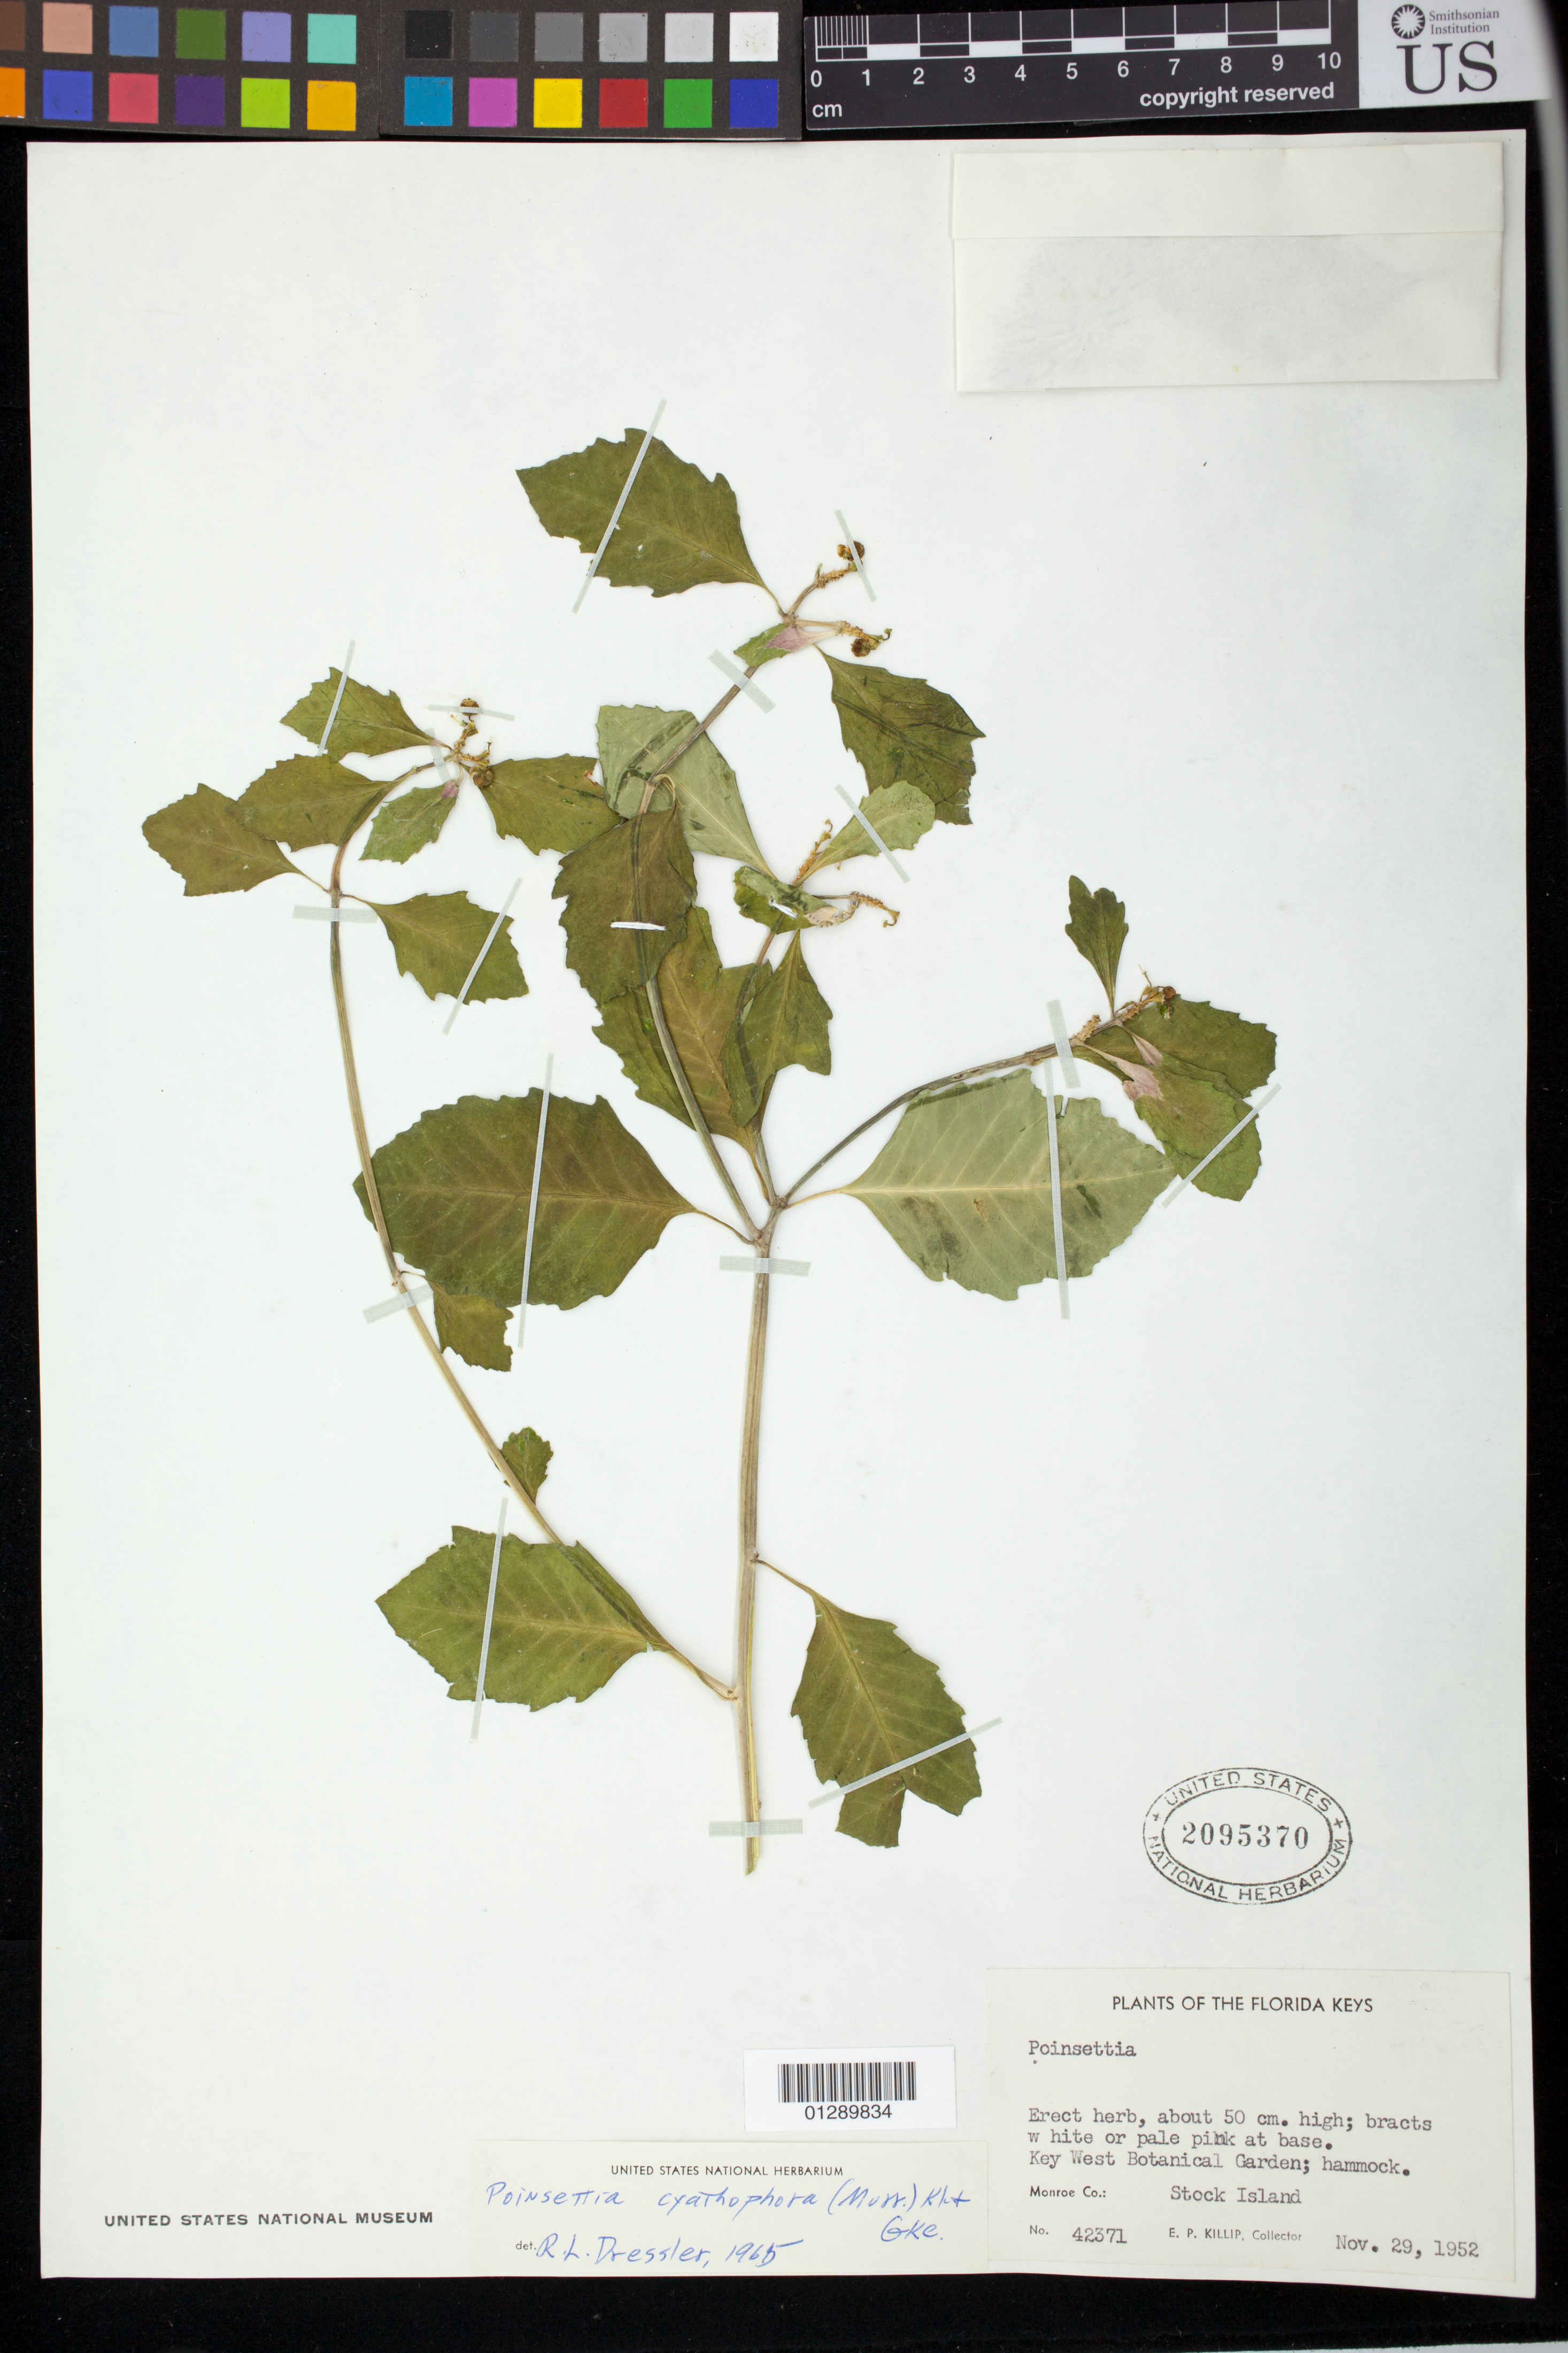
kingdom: Plantae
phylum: Tracheophyta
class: Magnoliopsida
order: Malpighiales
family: Euphorbiaceae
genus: Euphorbia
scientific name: Euphorbia heterophylla var. cyathophora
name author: (Murr.) Griseb.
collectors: E. P. Killip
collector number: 42371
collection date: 1952-11-29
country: United States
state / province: Florida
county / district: Monroe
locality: Stock Island, Key West Botanical Garden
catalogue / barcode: US 2095370